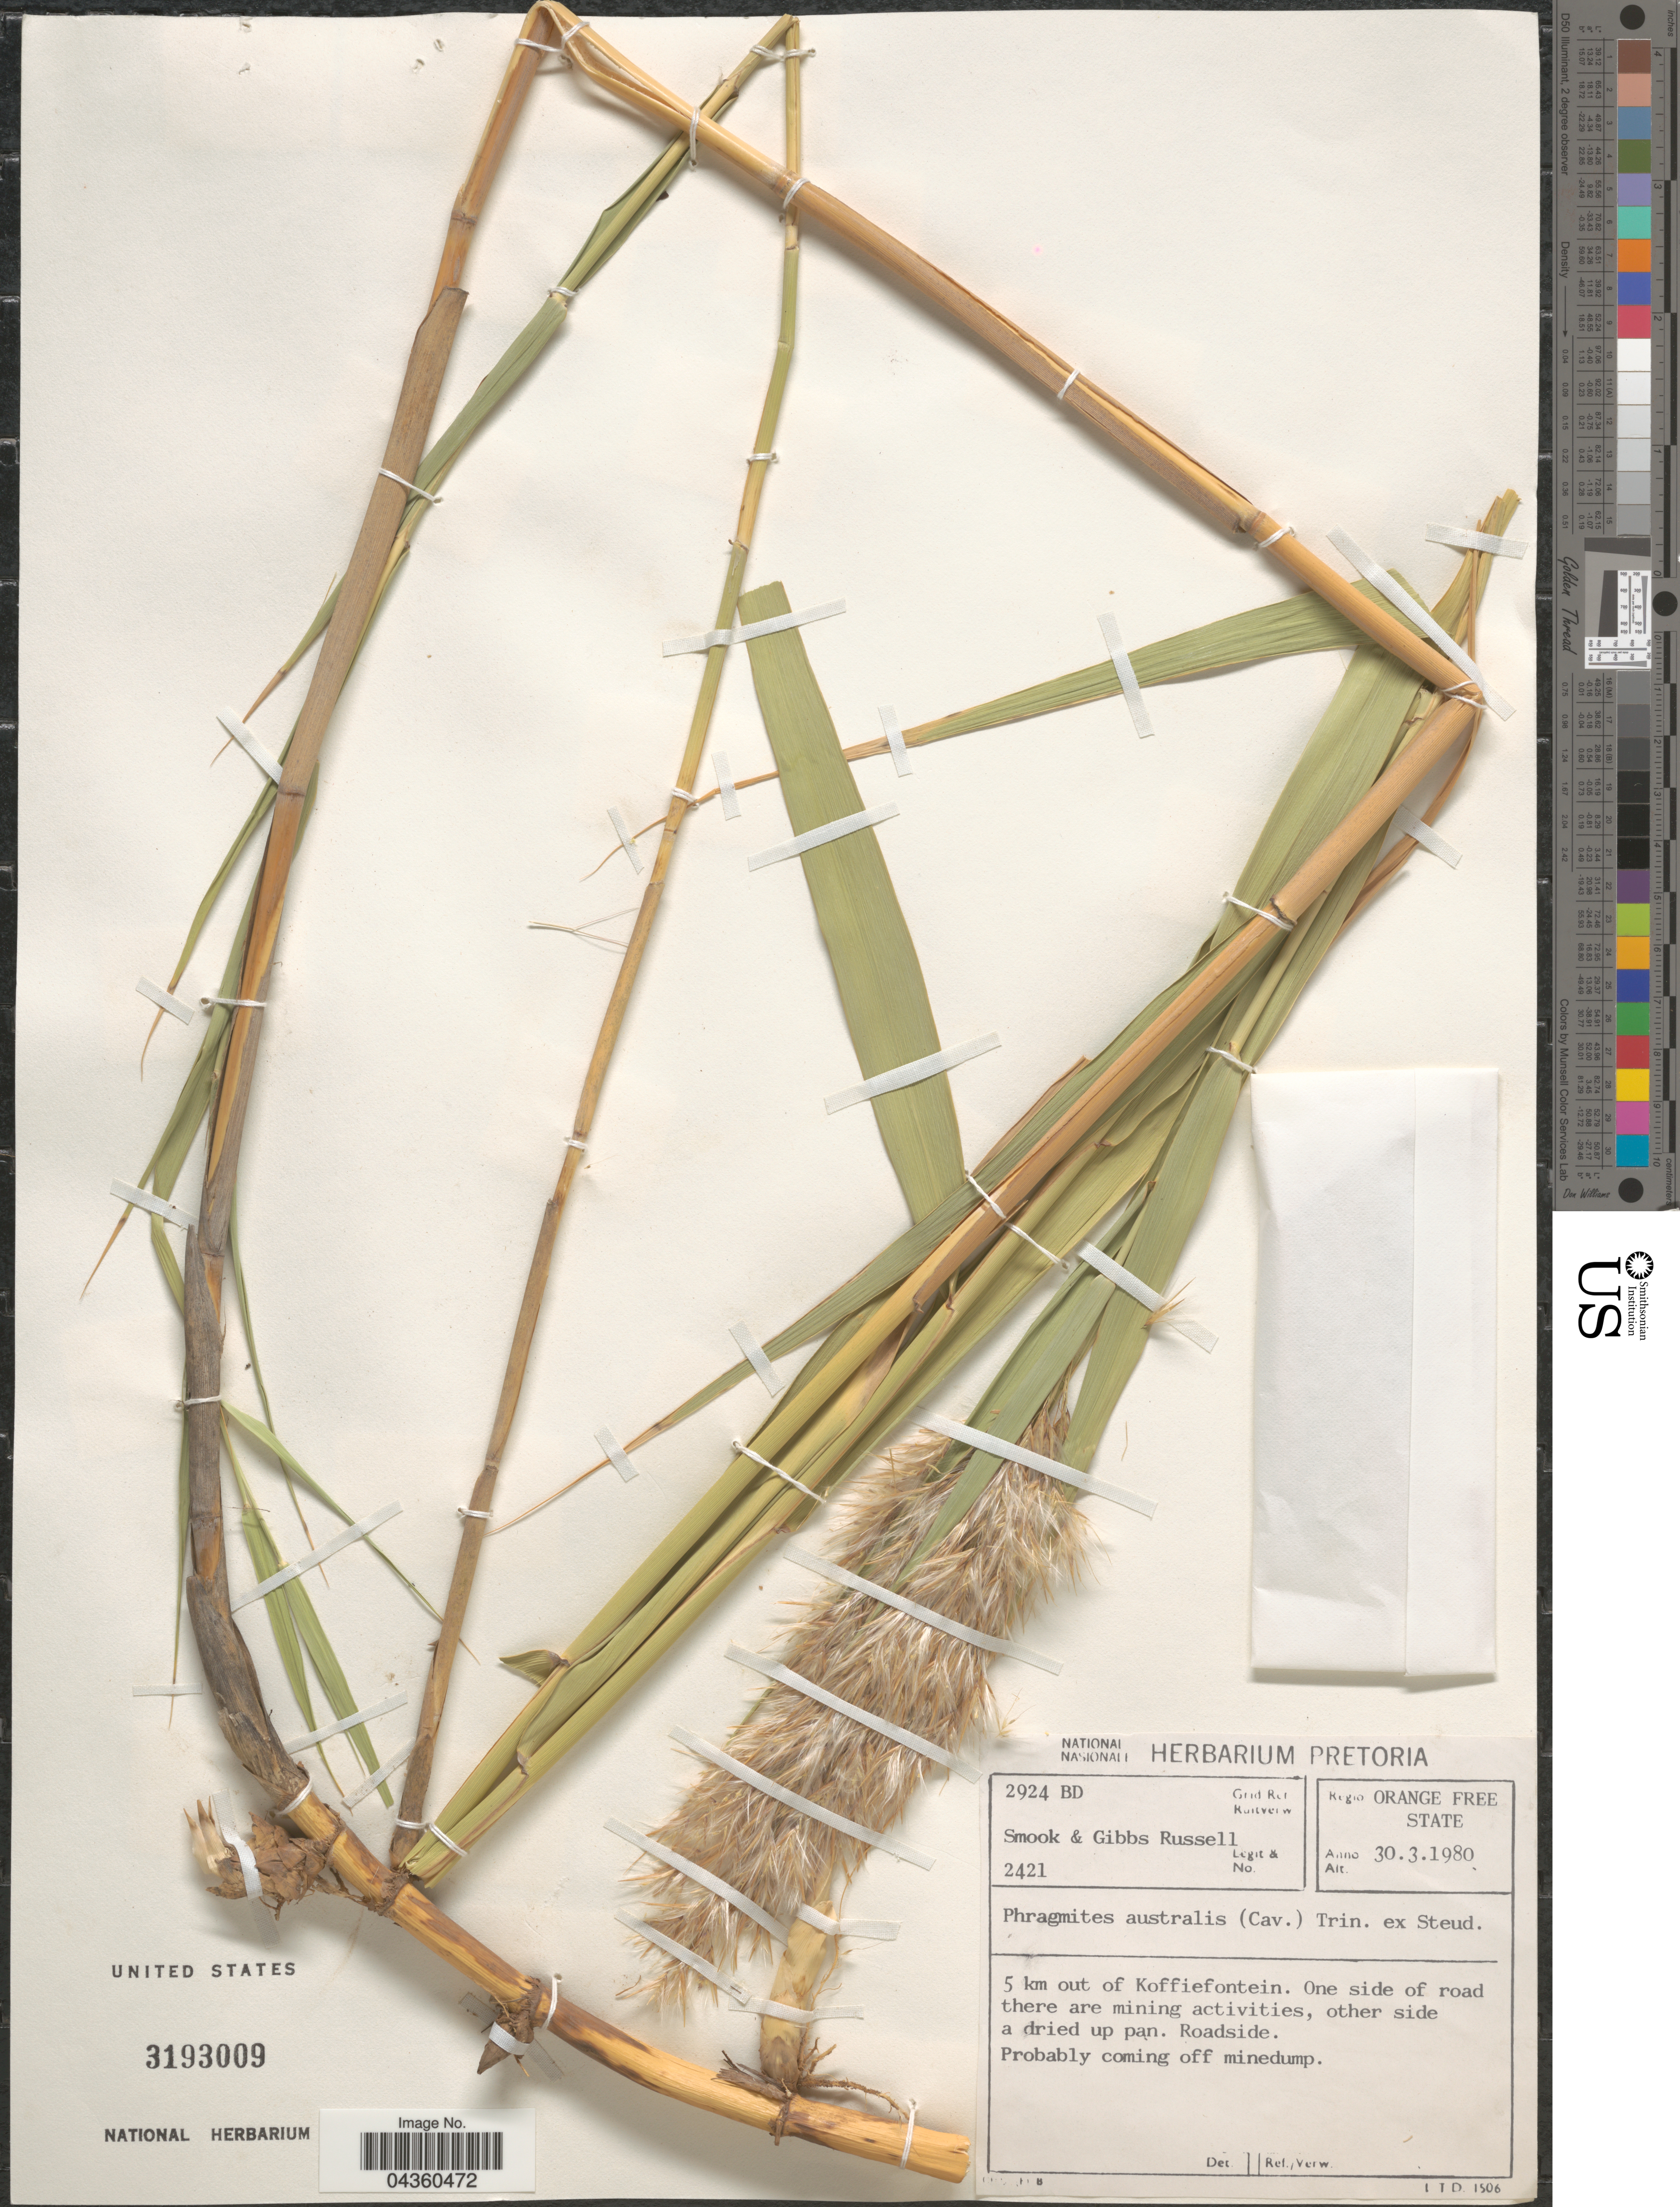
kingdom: Plantae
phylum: Tracheophyta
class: Liliopsida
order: Poales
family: Poaceae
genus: Phragmites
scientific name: Phragmites australis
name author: (Cav.) Trin. ex Steud.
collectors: Smook & G. Russell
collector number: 2421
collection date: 1980-03-30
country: South Africa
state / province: Free State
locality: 2924 BD Grid Ref./Ruitverw. Regio Orange Free State. 5 km out of Koffiefontein. One side of road there are mining activities, other side a dried up pan.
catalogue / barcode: US 3193009